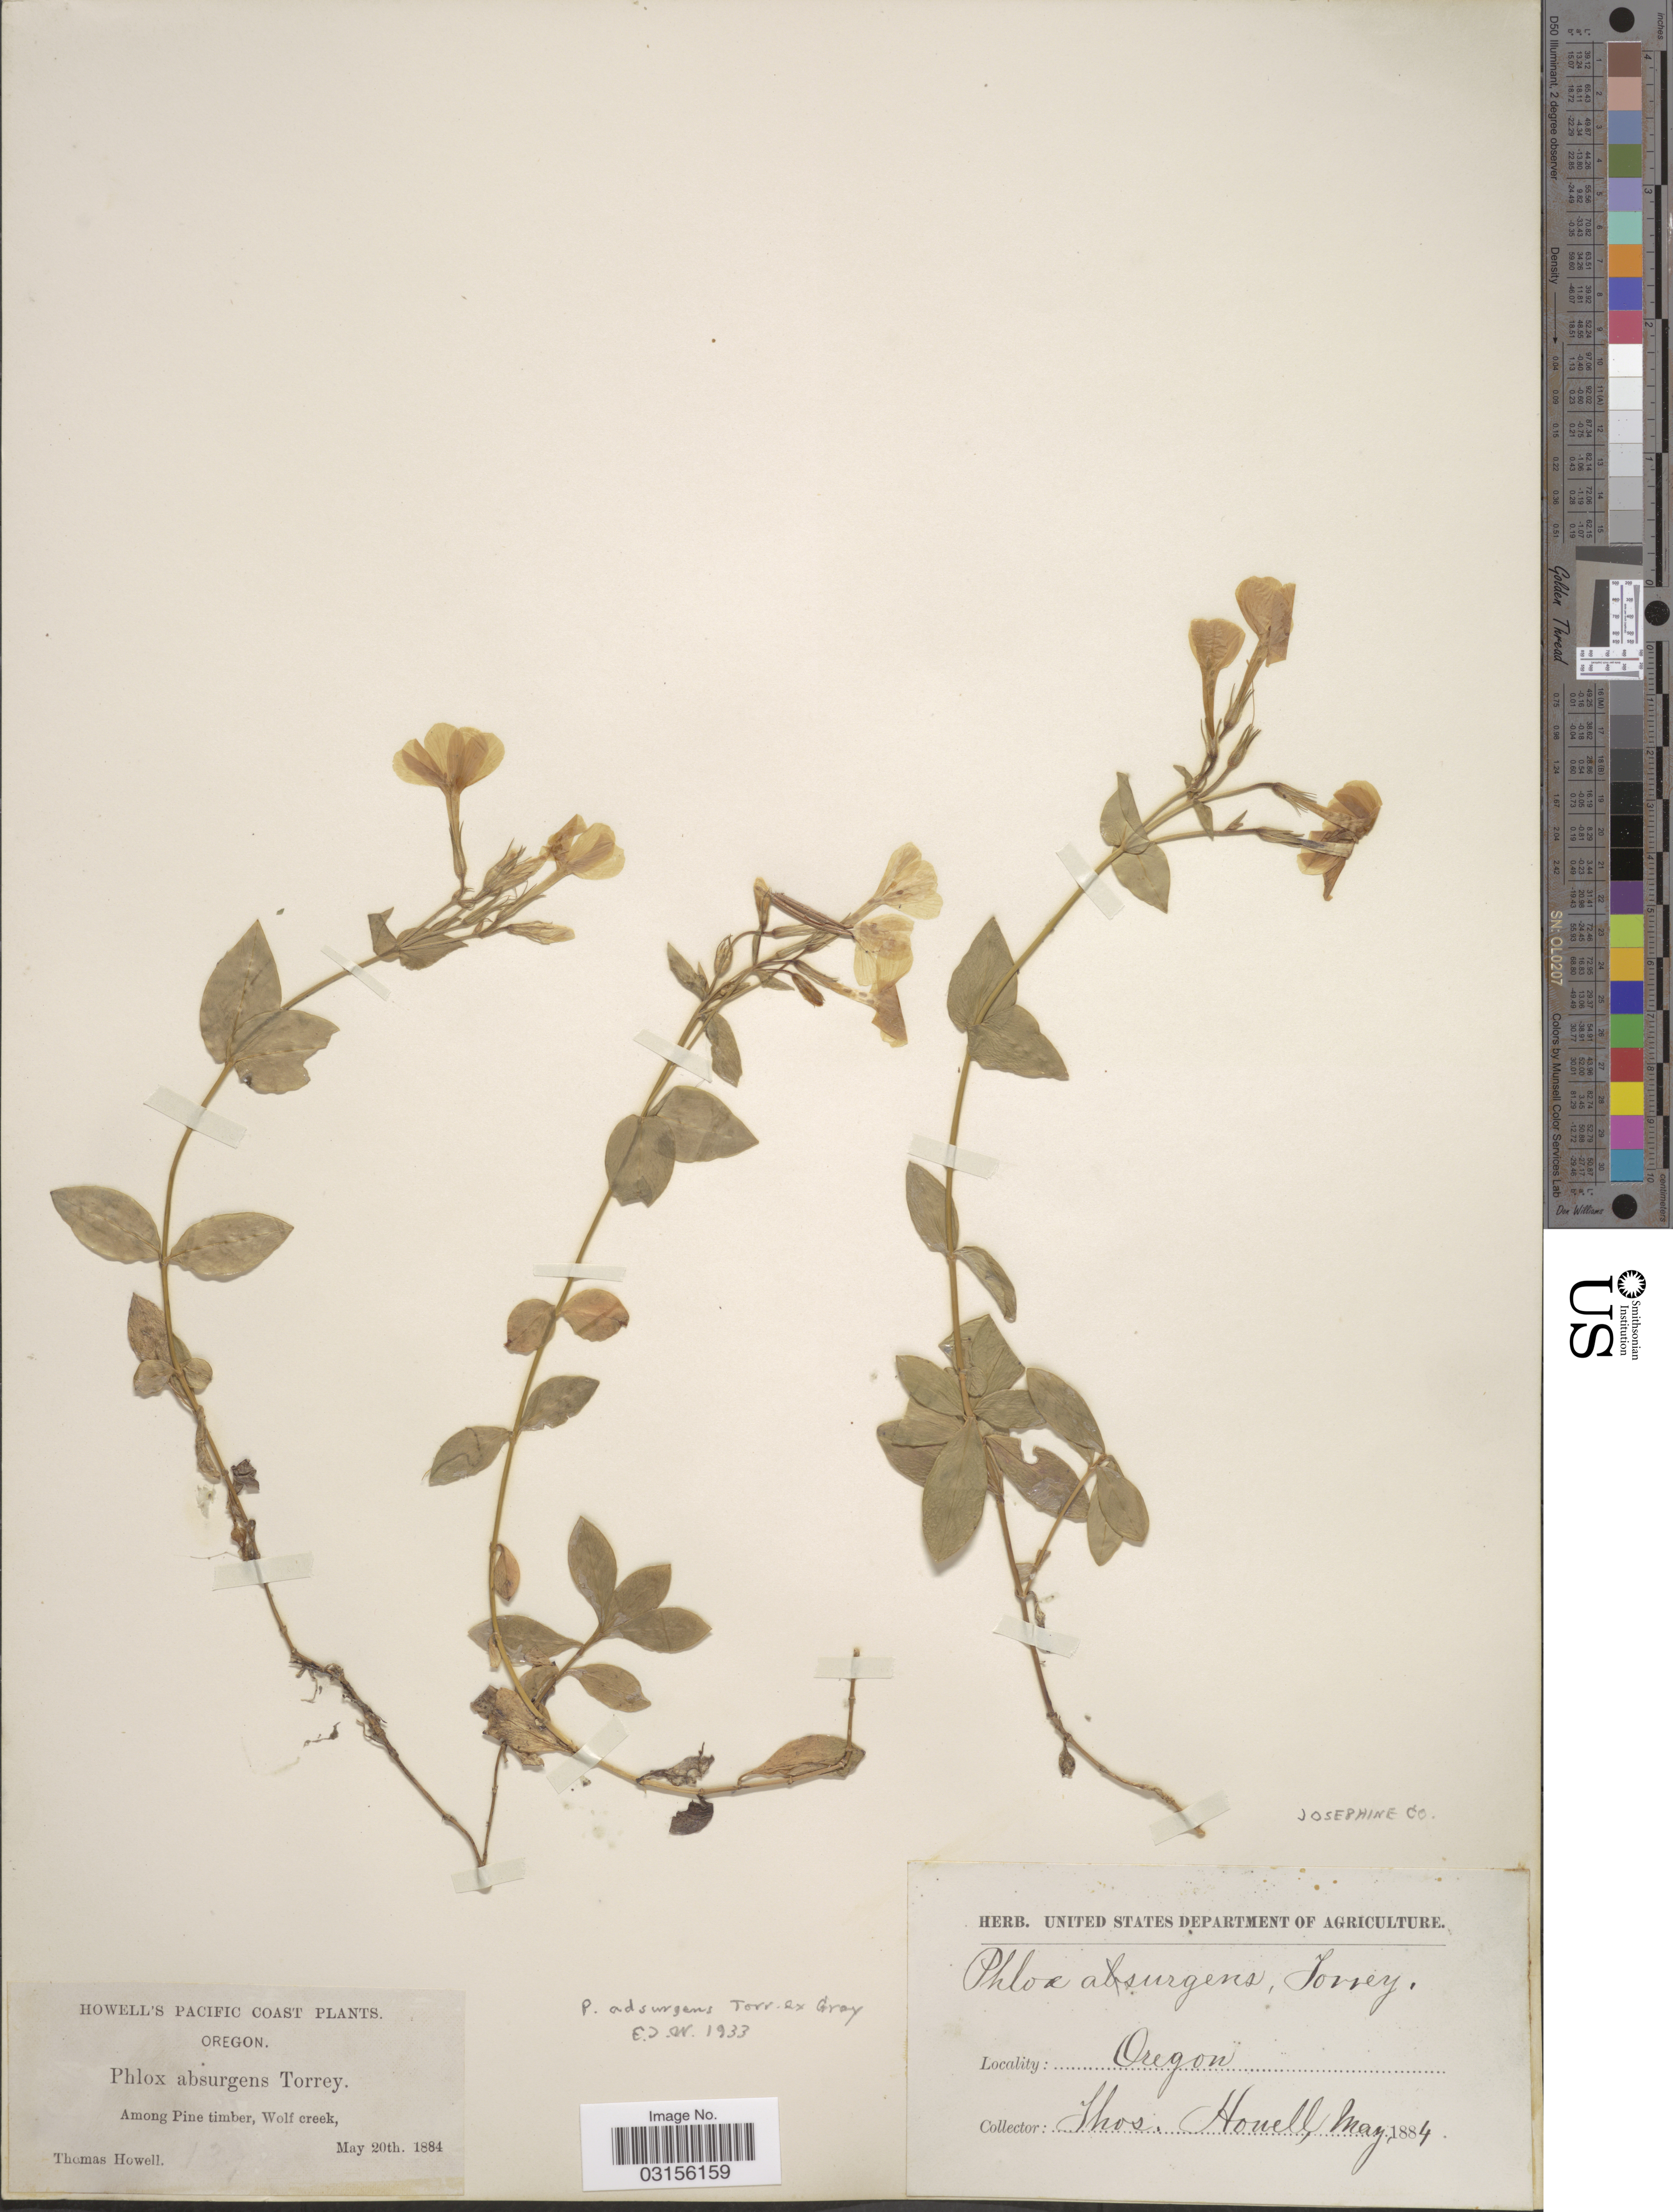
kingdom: Plantae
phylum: Tracheophyta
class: Magnoliopsida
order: Ericales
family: Polemoniaceae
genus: Phlox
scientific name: Phlox adsurgens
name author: Torr. ex A. Gray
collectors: T. Howell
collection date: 1884-05-20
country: United States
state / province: Oregon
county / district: Josephine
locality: Pacific Coast. Wolf creek, Josephine Co.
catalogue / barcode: US 103120